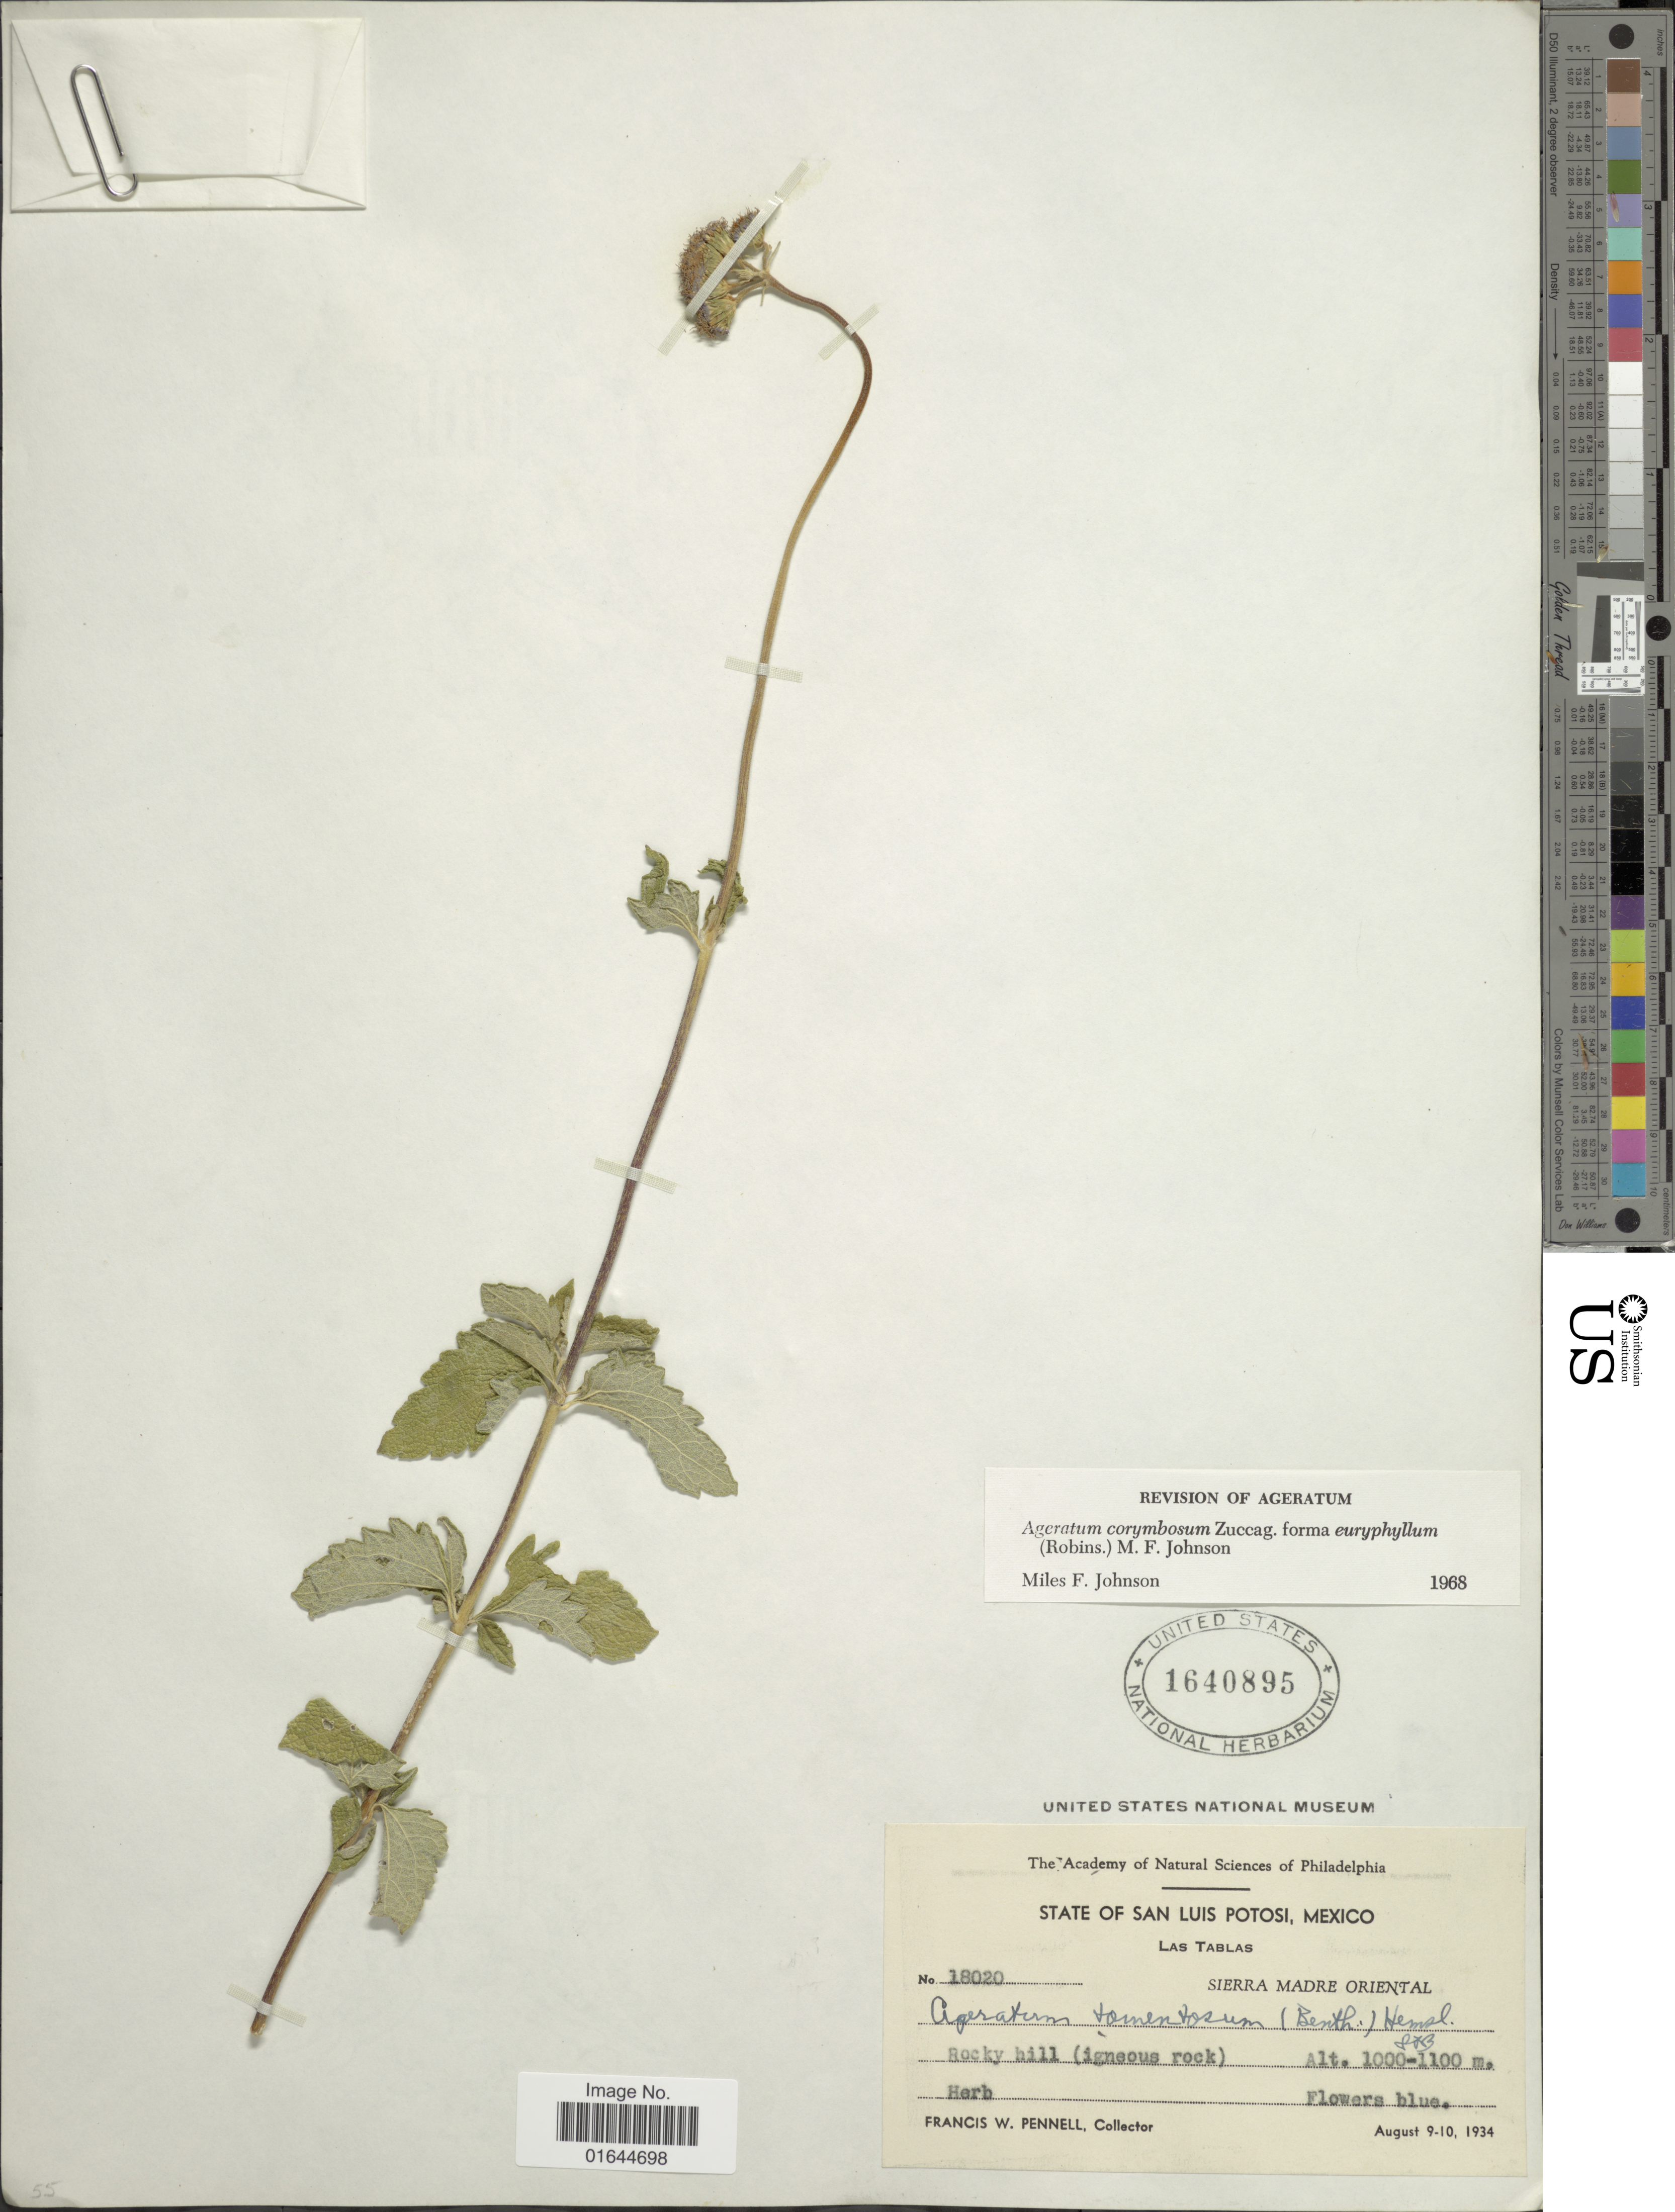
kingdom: Plantae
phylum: Tracheophyta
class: Magnoliopsida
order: Asterales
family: Asteraceae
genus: Ageratum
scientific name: Ageratum corymbosum f. euryphyllum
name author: (B.L. Rob.) M.F. Johnson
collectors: F. W. Pennell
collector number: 18020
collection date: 1934-08-09/1934-08-10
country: Mexico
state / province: San Luis Potosí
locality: Mexico, State of San Luis Potosi, Las Tablas, Sierra Madre Oriental.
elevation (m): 1000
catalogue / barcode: US 1640895